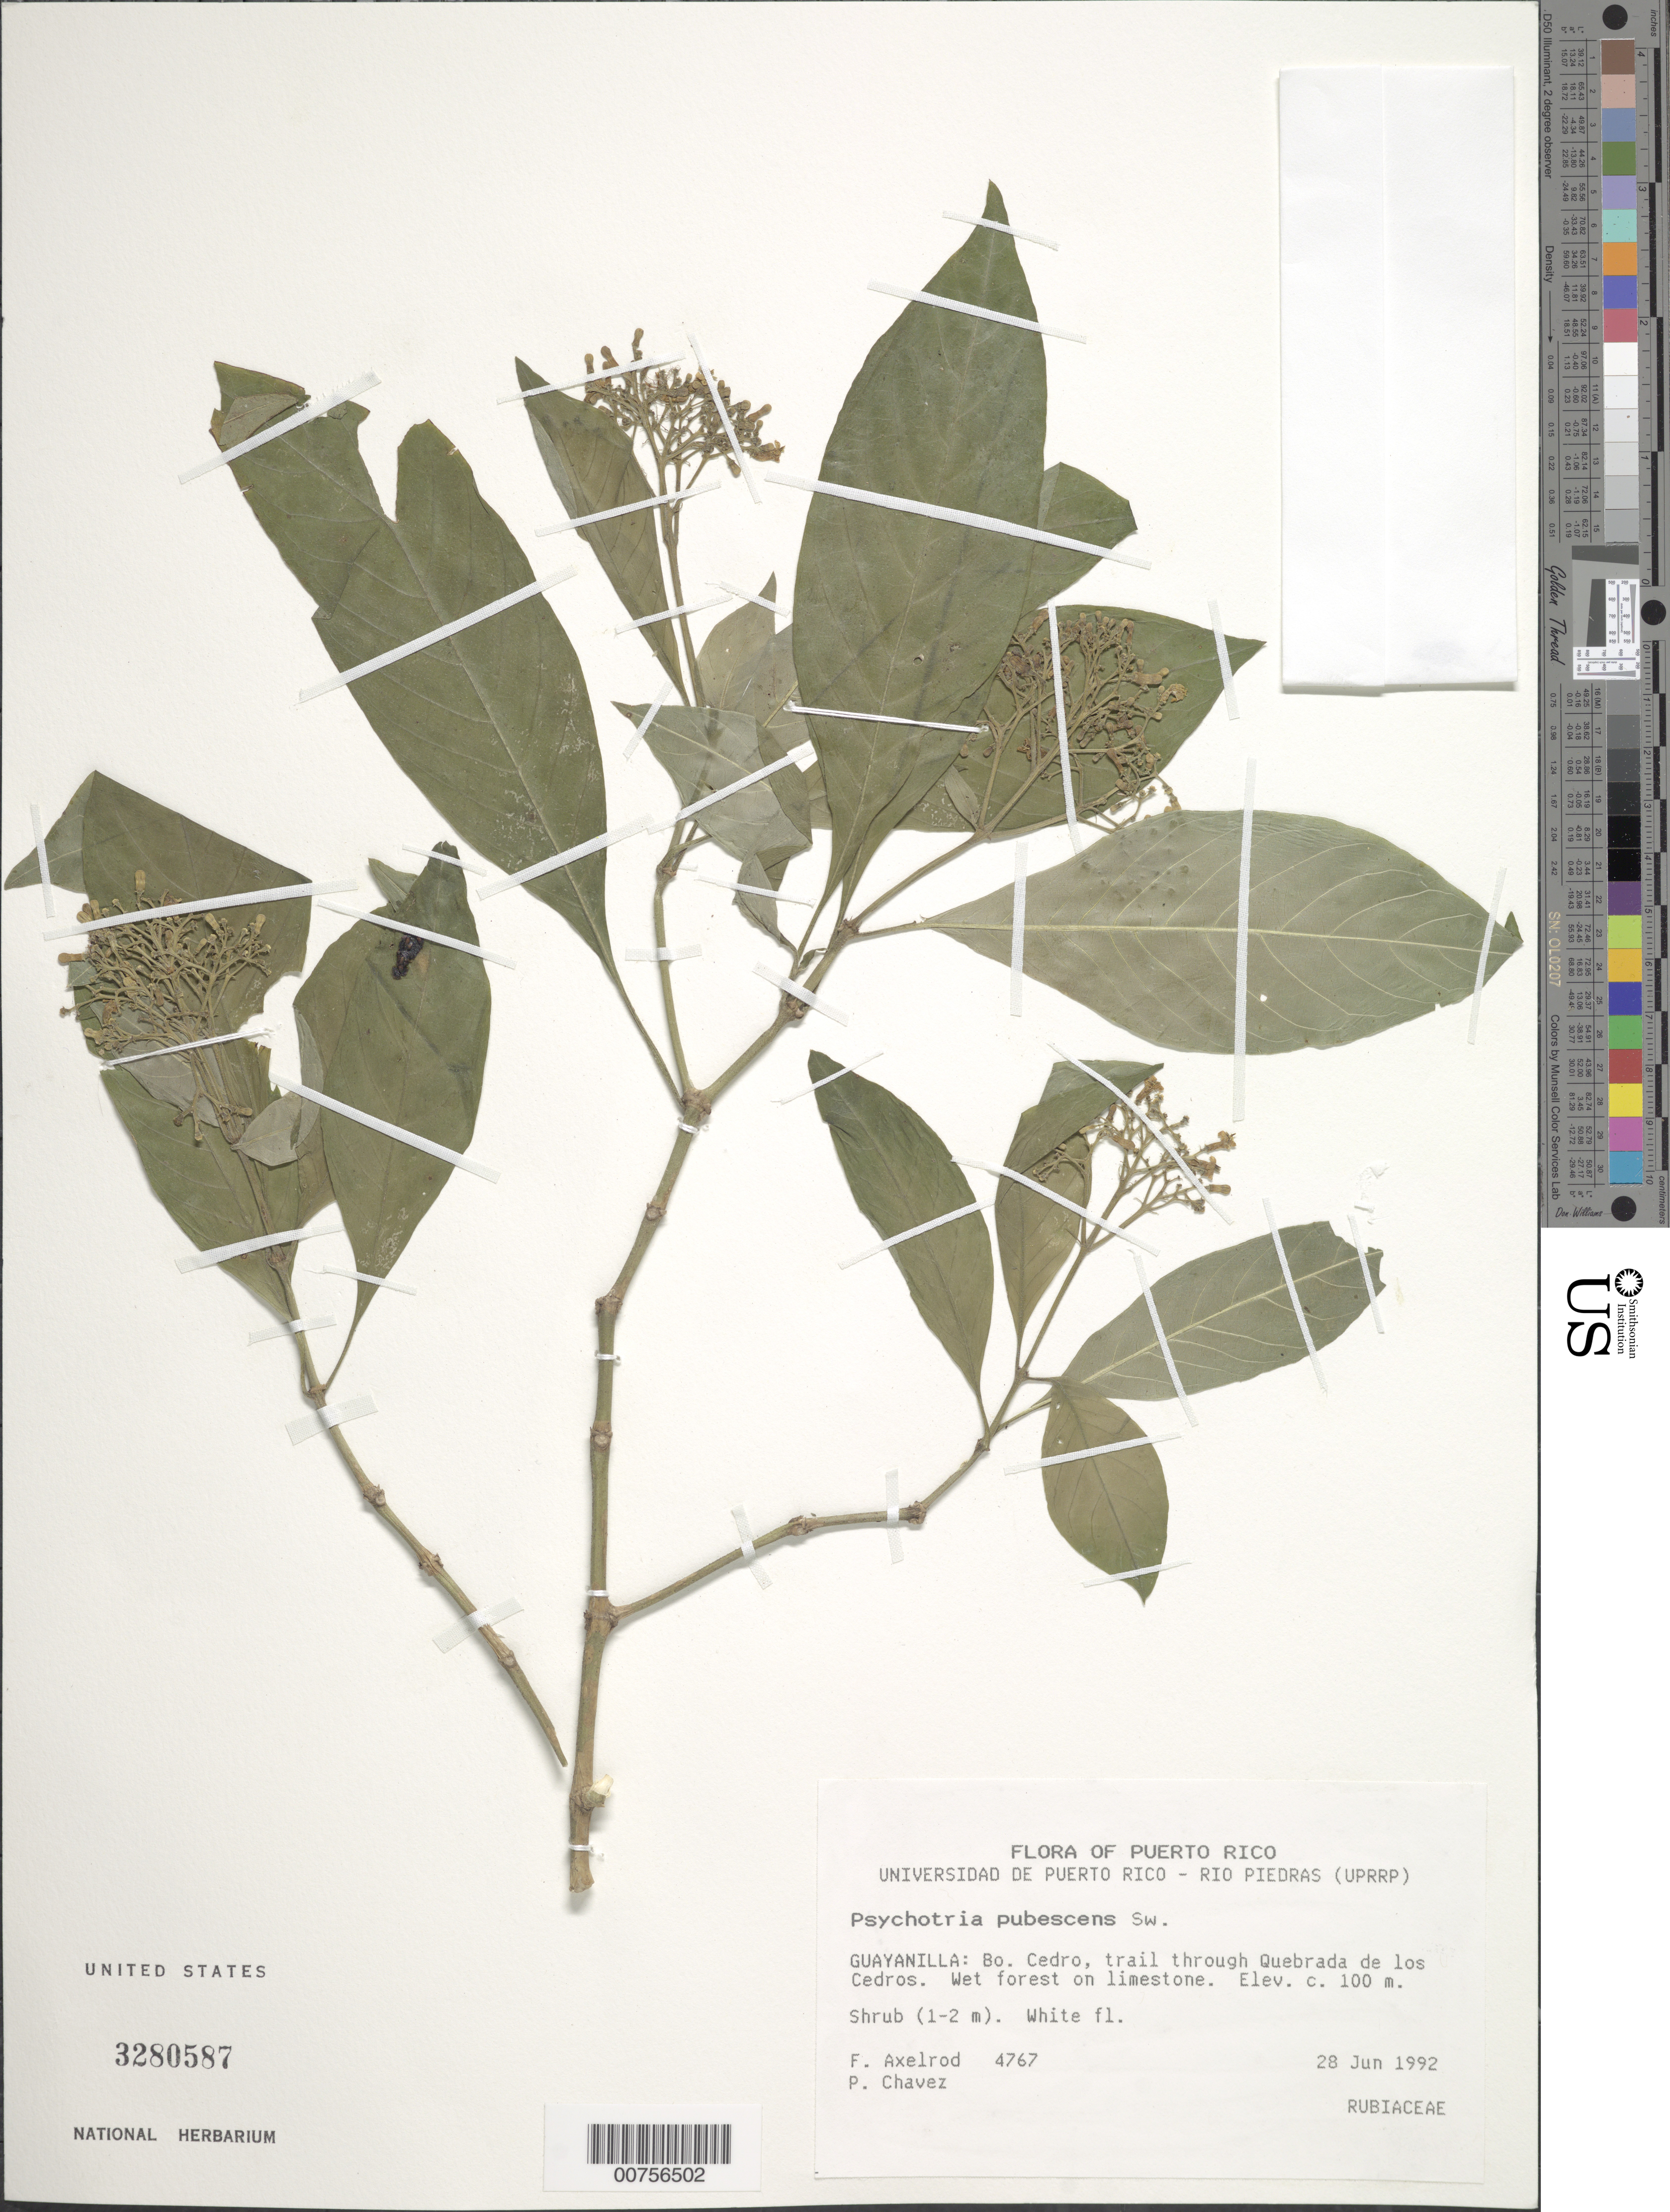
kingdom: Plantae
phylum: Tracheophyta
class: Magnoliopsida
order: Gentianales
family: Rubiaceae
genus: Psychotria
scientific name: Psychotria pubescens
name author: Sw.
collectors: F. S. Axelrod & P. Chavez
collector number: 4767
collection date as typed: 28 Jun 1992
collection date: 1992-06-28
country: Puerto Rico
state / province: Guayanilla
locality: Guayanilla: Bo. Cedro, trail through Quebrada de los Cedros.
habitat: Wet forest on limestone.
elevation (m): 100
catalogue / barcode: US 3280587